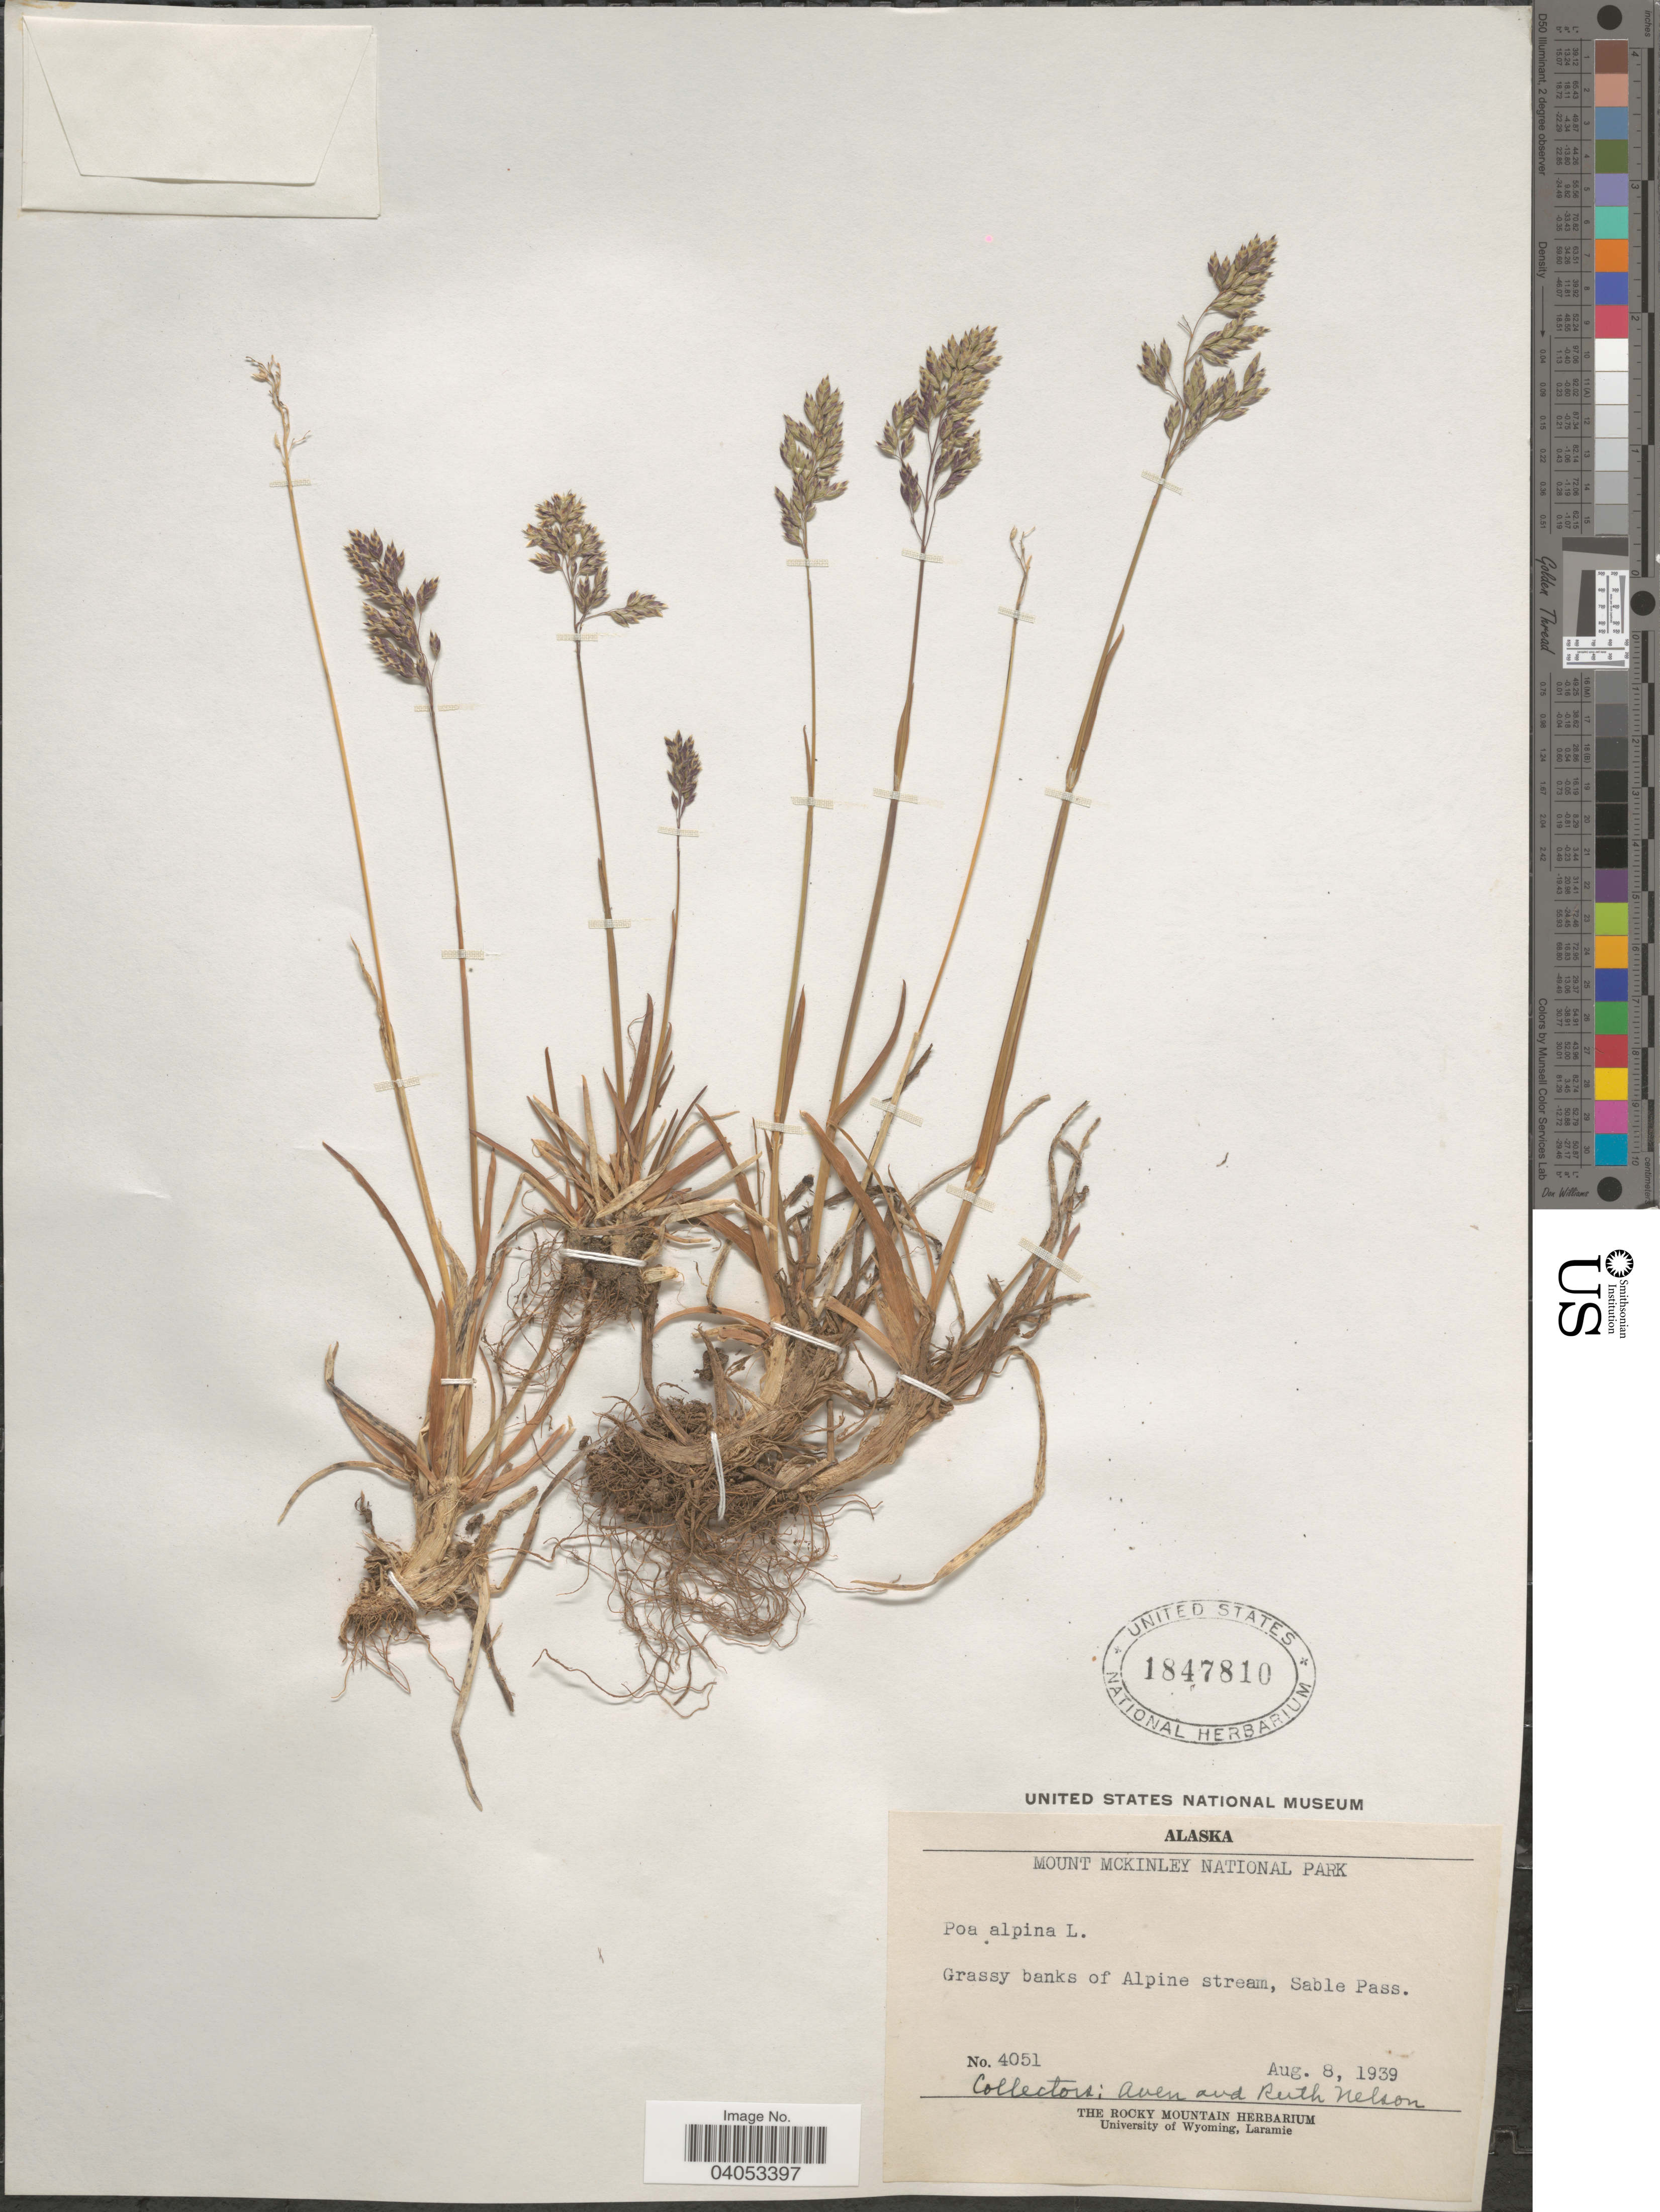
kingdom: Plantae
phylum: Tracheophyta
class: Liliopsida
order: Poales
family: Poaceae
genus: Poa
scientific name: Poa alpina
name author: L.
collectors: A. Nelson & R. A. Nelson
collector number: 4051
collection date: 1939-08-08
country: United States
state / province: Alaska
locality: Mount McKinley National Park. Grassy banks of Alpine stream, Sable Pass.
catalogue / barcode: US 1847810